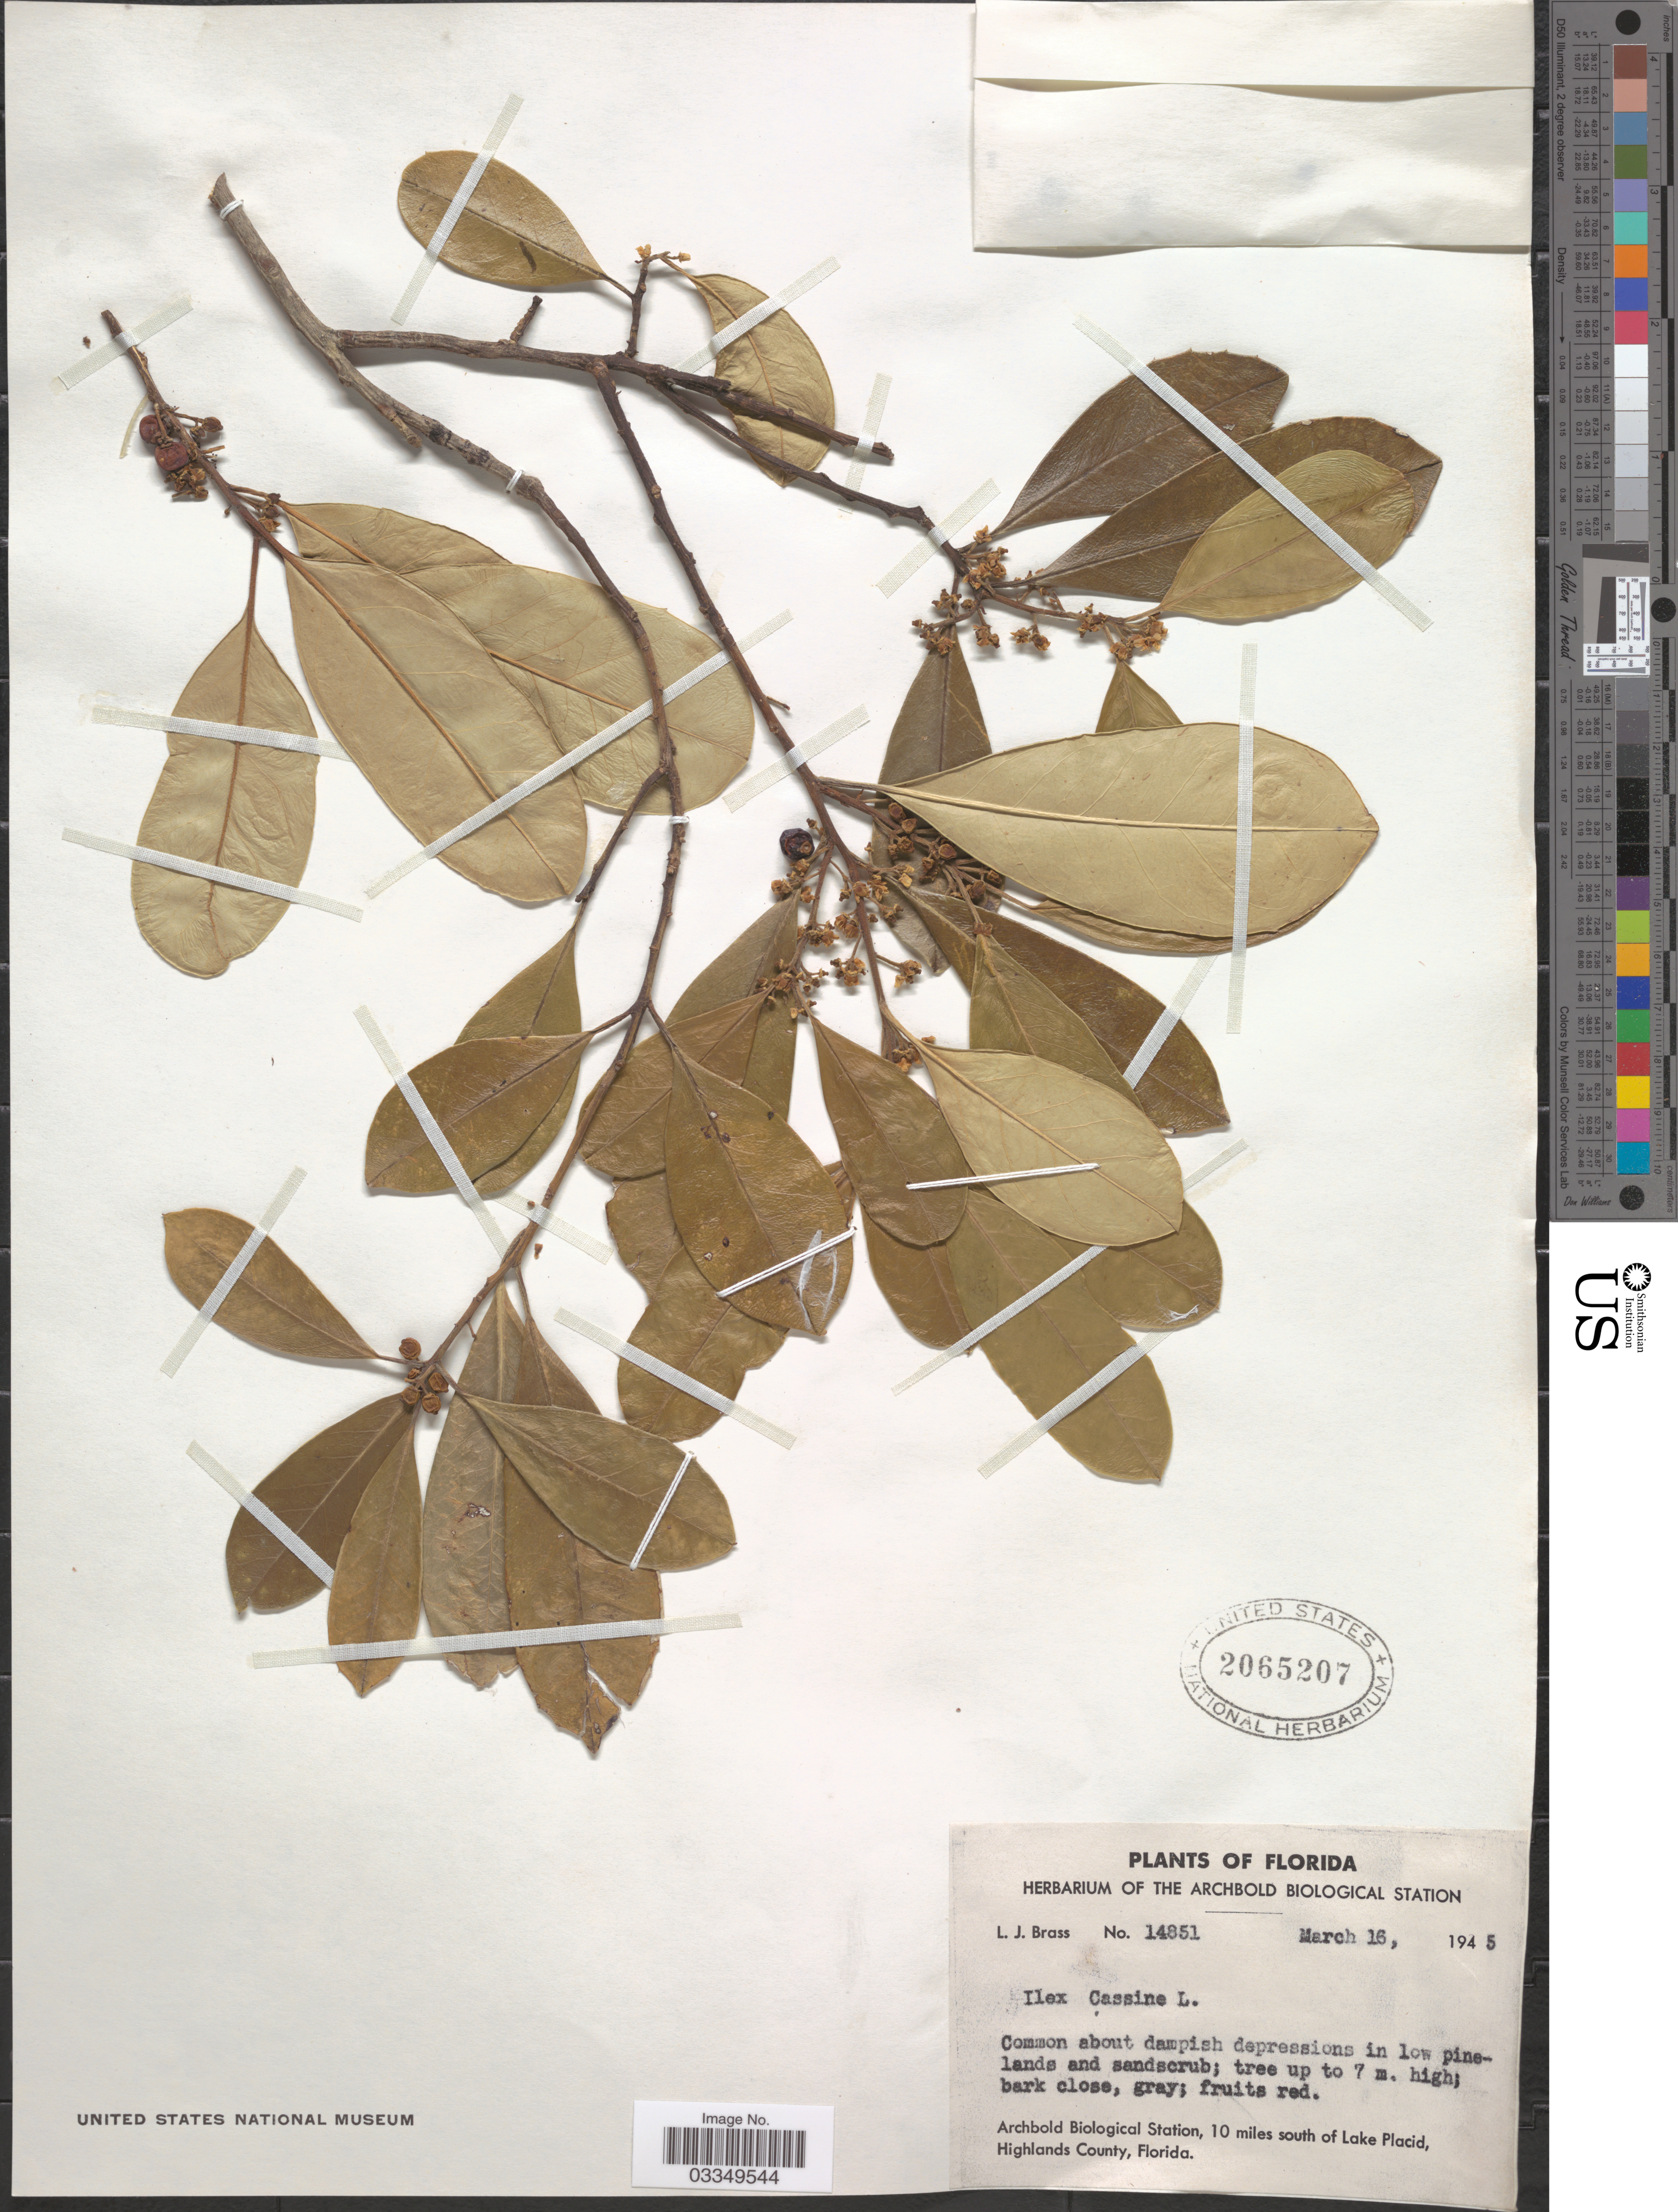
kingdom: Plantae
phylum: Tracheophyta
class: Magnoliopsida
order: Aquifoliales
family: Aquifoliaceae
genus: Ilex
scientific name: Ilex cassine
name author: L.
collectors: L. J. Brass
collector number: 14851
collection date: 1945-03-16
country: United States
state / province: Florida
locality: Archbold Biological Station, 10 miles south of Lake Placid, Highlands County.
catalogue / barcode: US 2065207